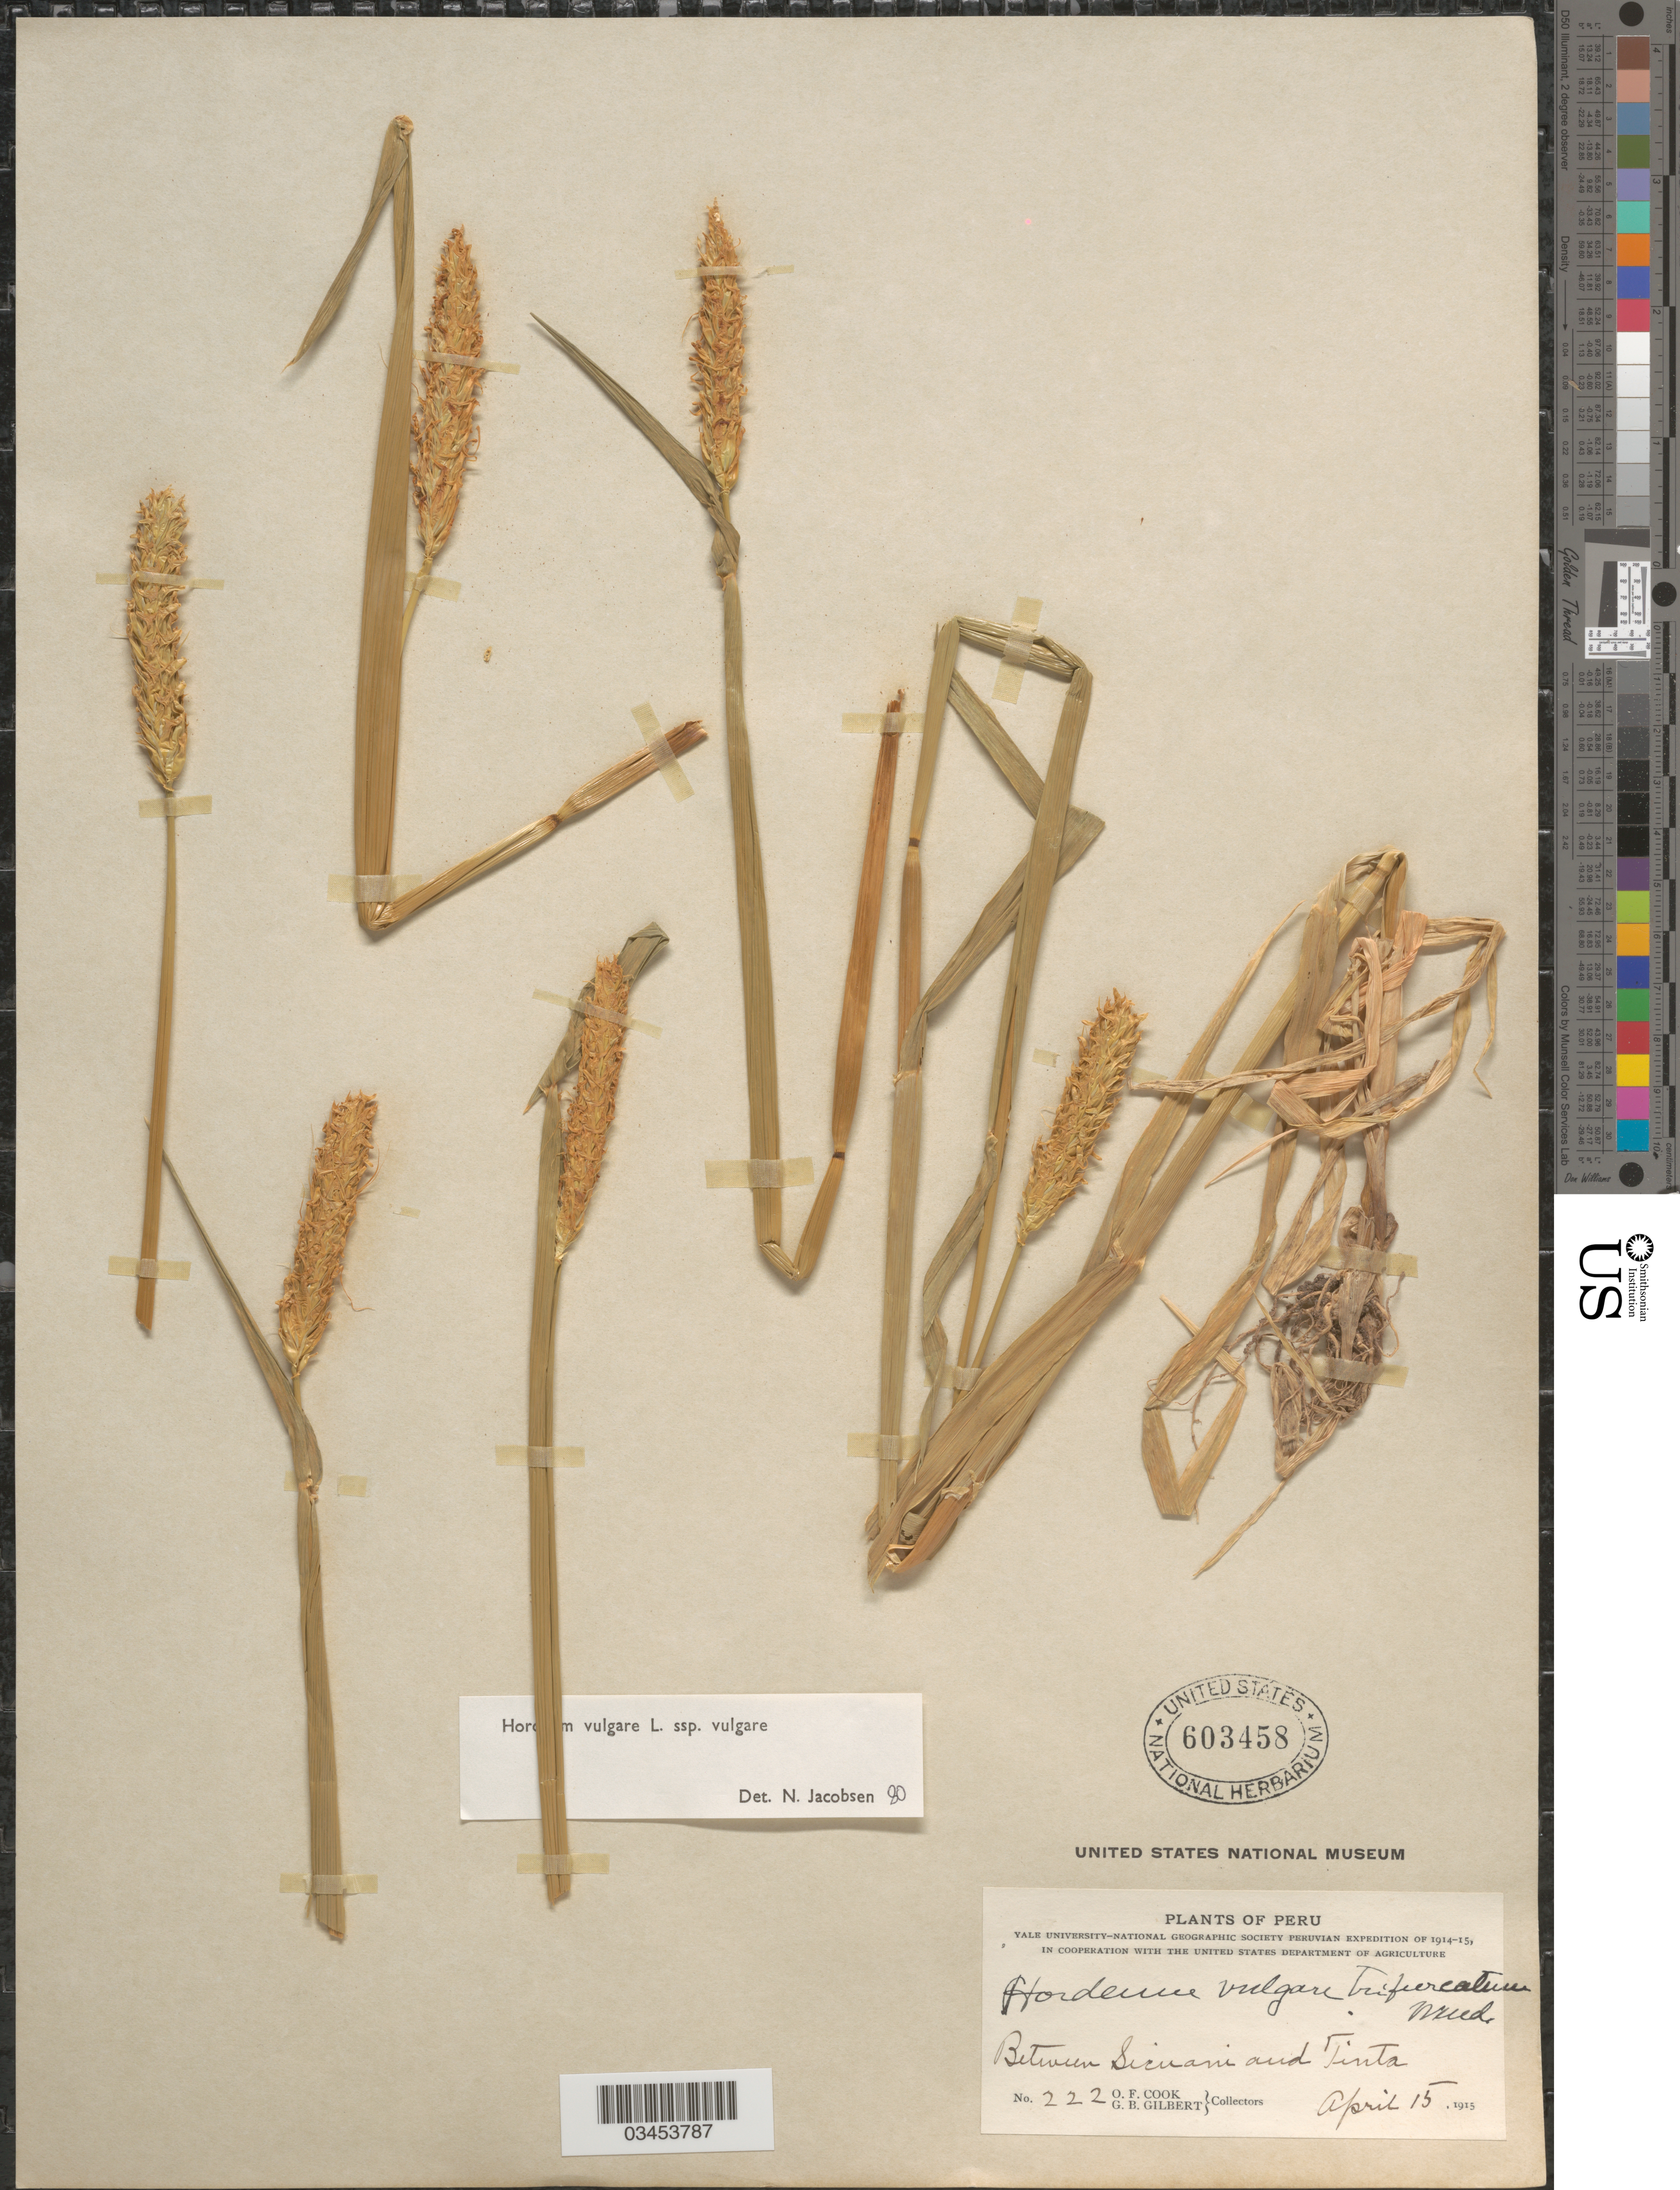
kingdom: Plantae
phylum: Tracheophyta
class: Liliopsida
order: Poales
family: Poaceae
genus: Hordeum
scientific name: Hordeum vulgare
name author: L.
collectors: O. F. Cook & G. B. Gilbert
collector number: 222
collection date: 1915-04-15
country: Peru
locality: Yale University-National Geographic Society Peruvian Expedition of 1914-15. Between Sicuani and Tinta.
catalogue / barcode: US 603458